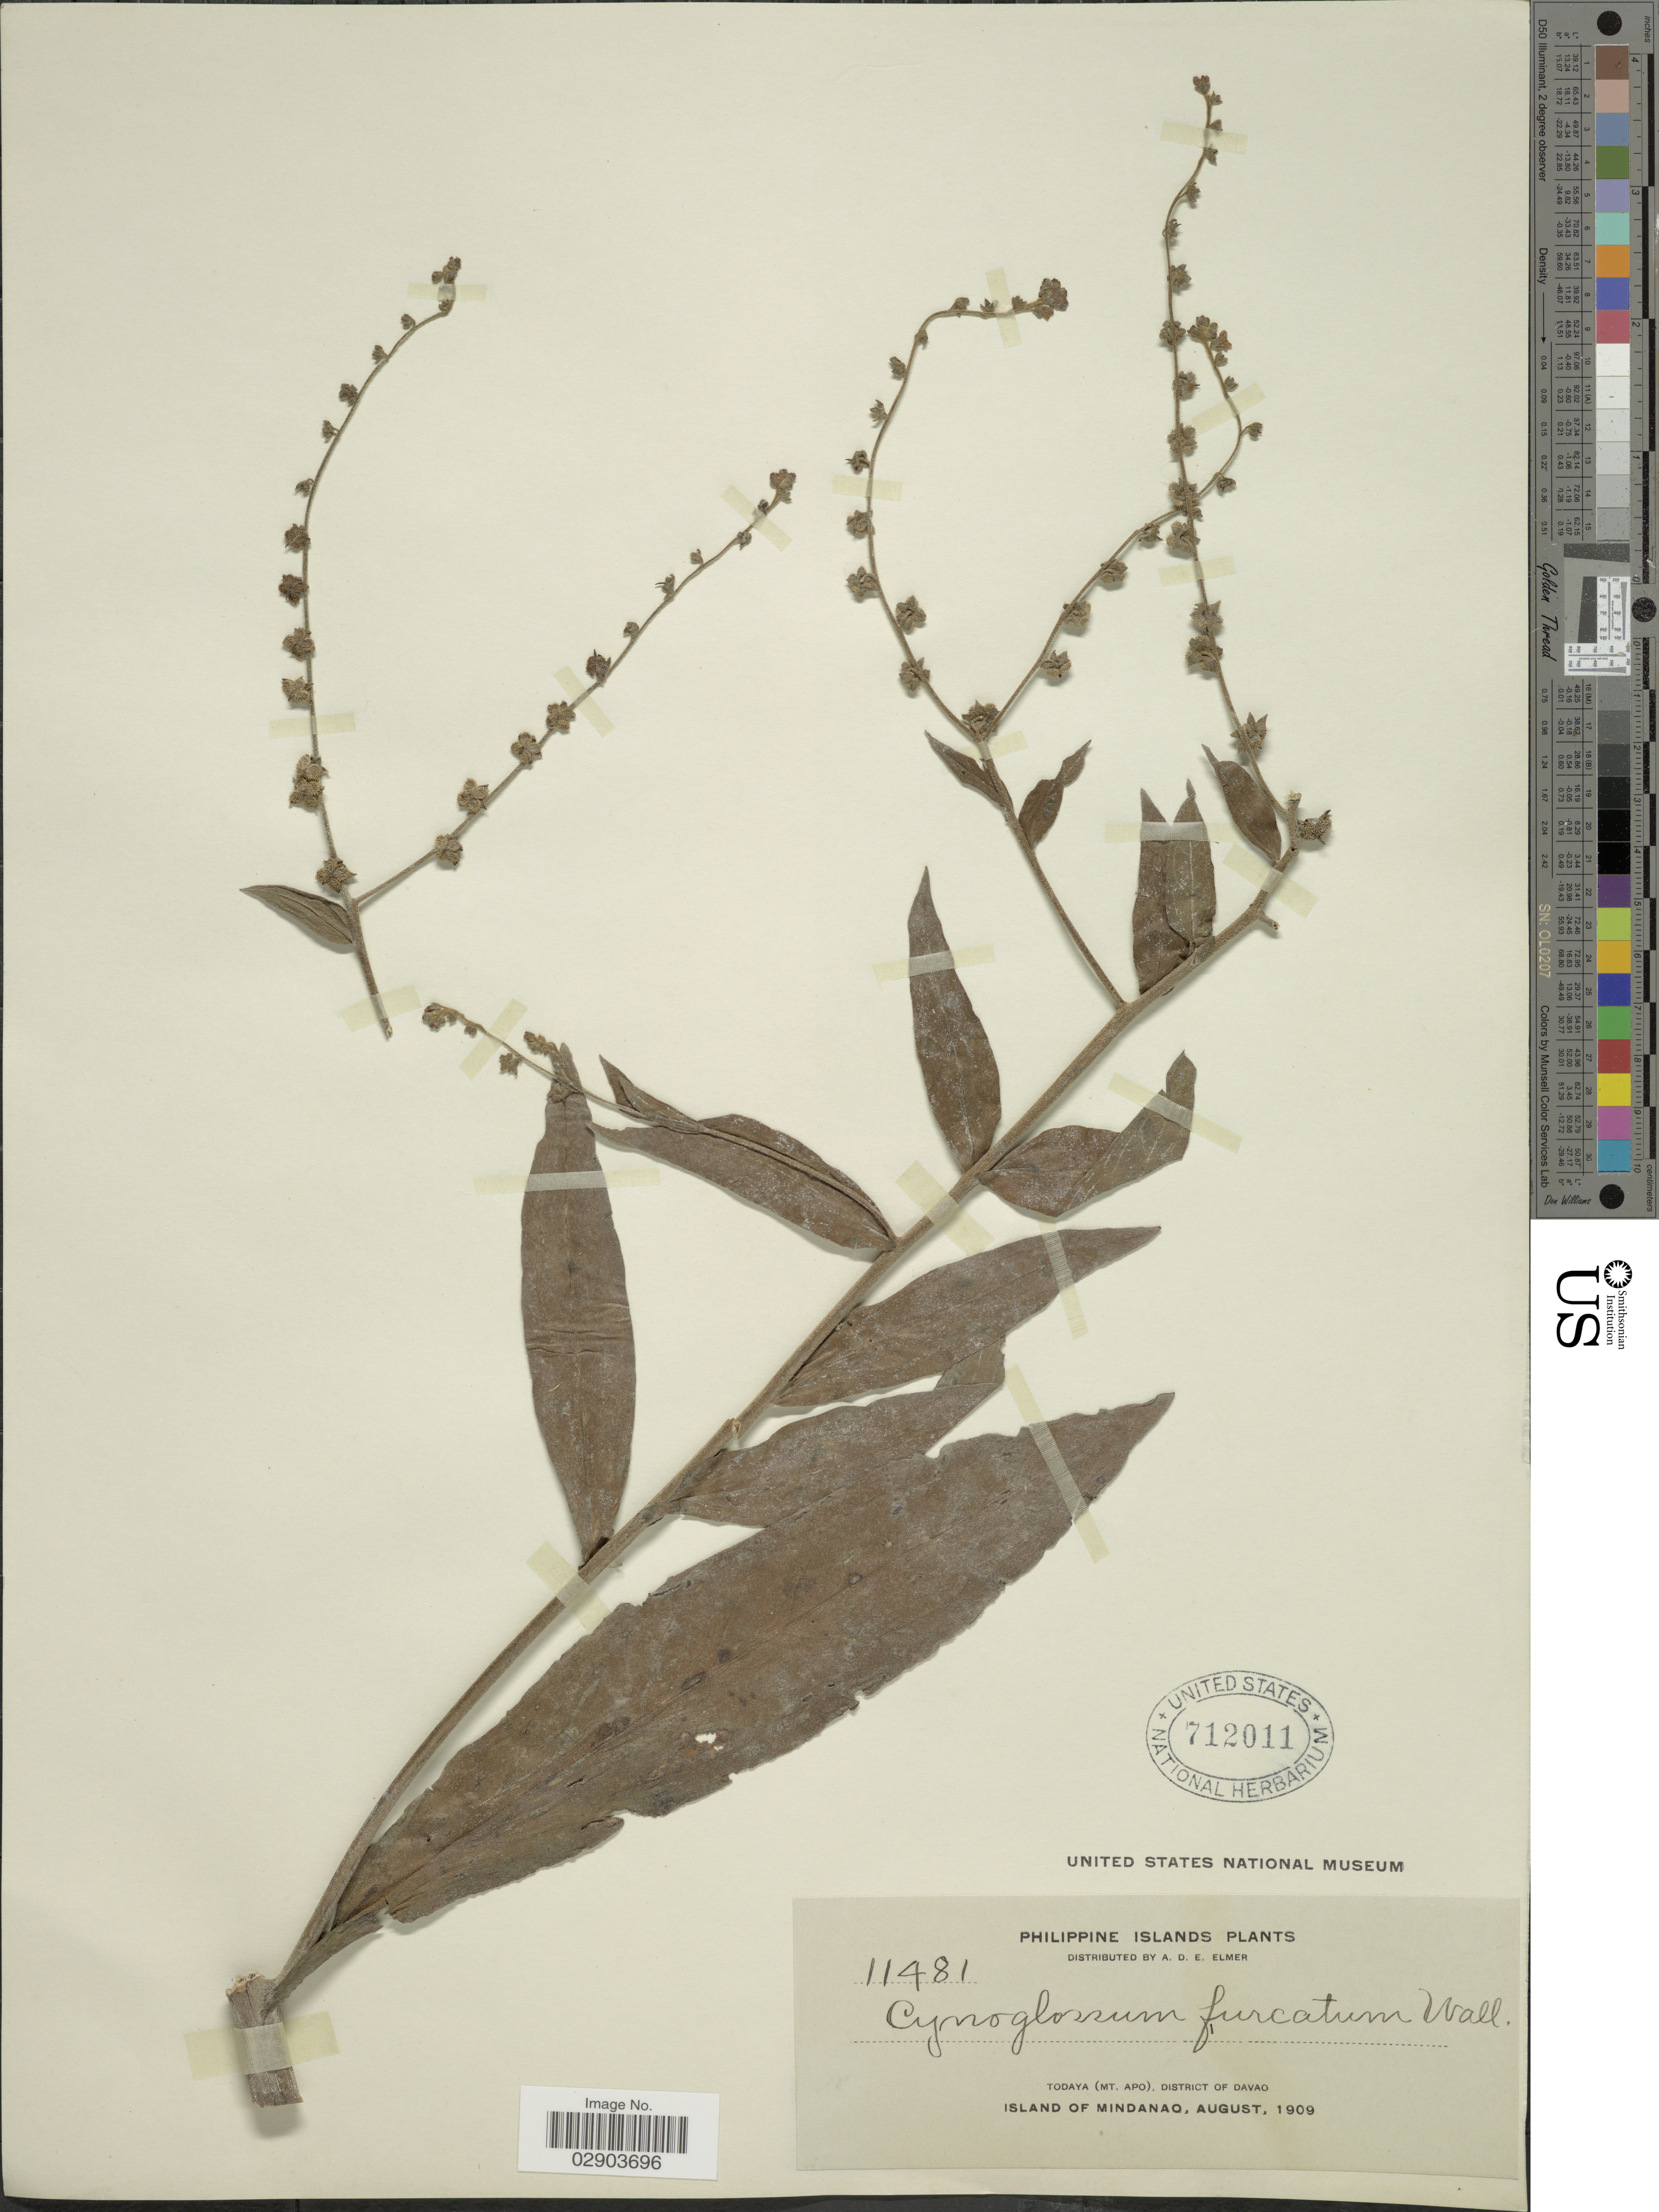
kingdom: Plantae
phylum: Tracheophyta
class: Magnoliopsida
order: Boraginales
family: Boraginaceae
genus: Cynoglossum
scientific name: Cynoglossum furcatum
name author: Wall.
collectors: A. D. E. Elmer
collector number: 11481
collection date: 1909-08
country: Philippines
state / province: Davao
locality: Todaya (Mt. Apo), District of Davao, Island of Mindanao.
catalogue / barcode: US 712011